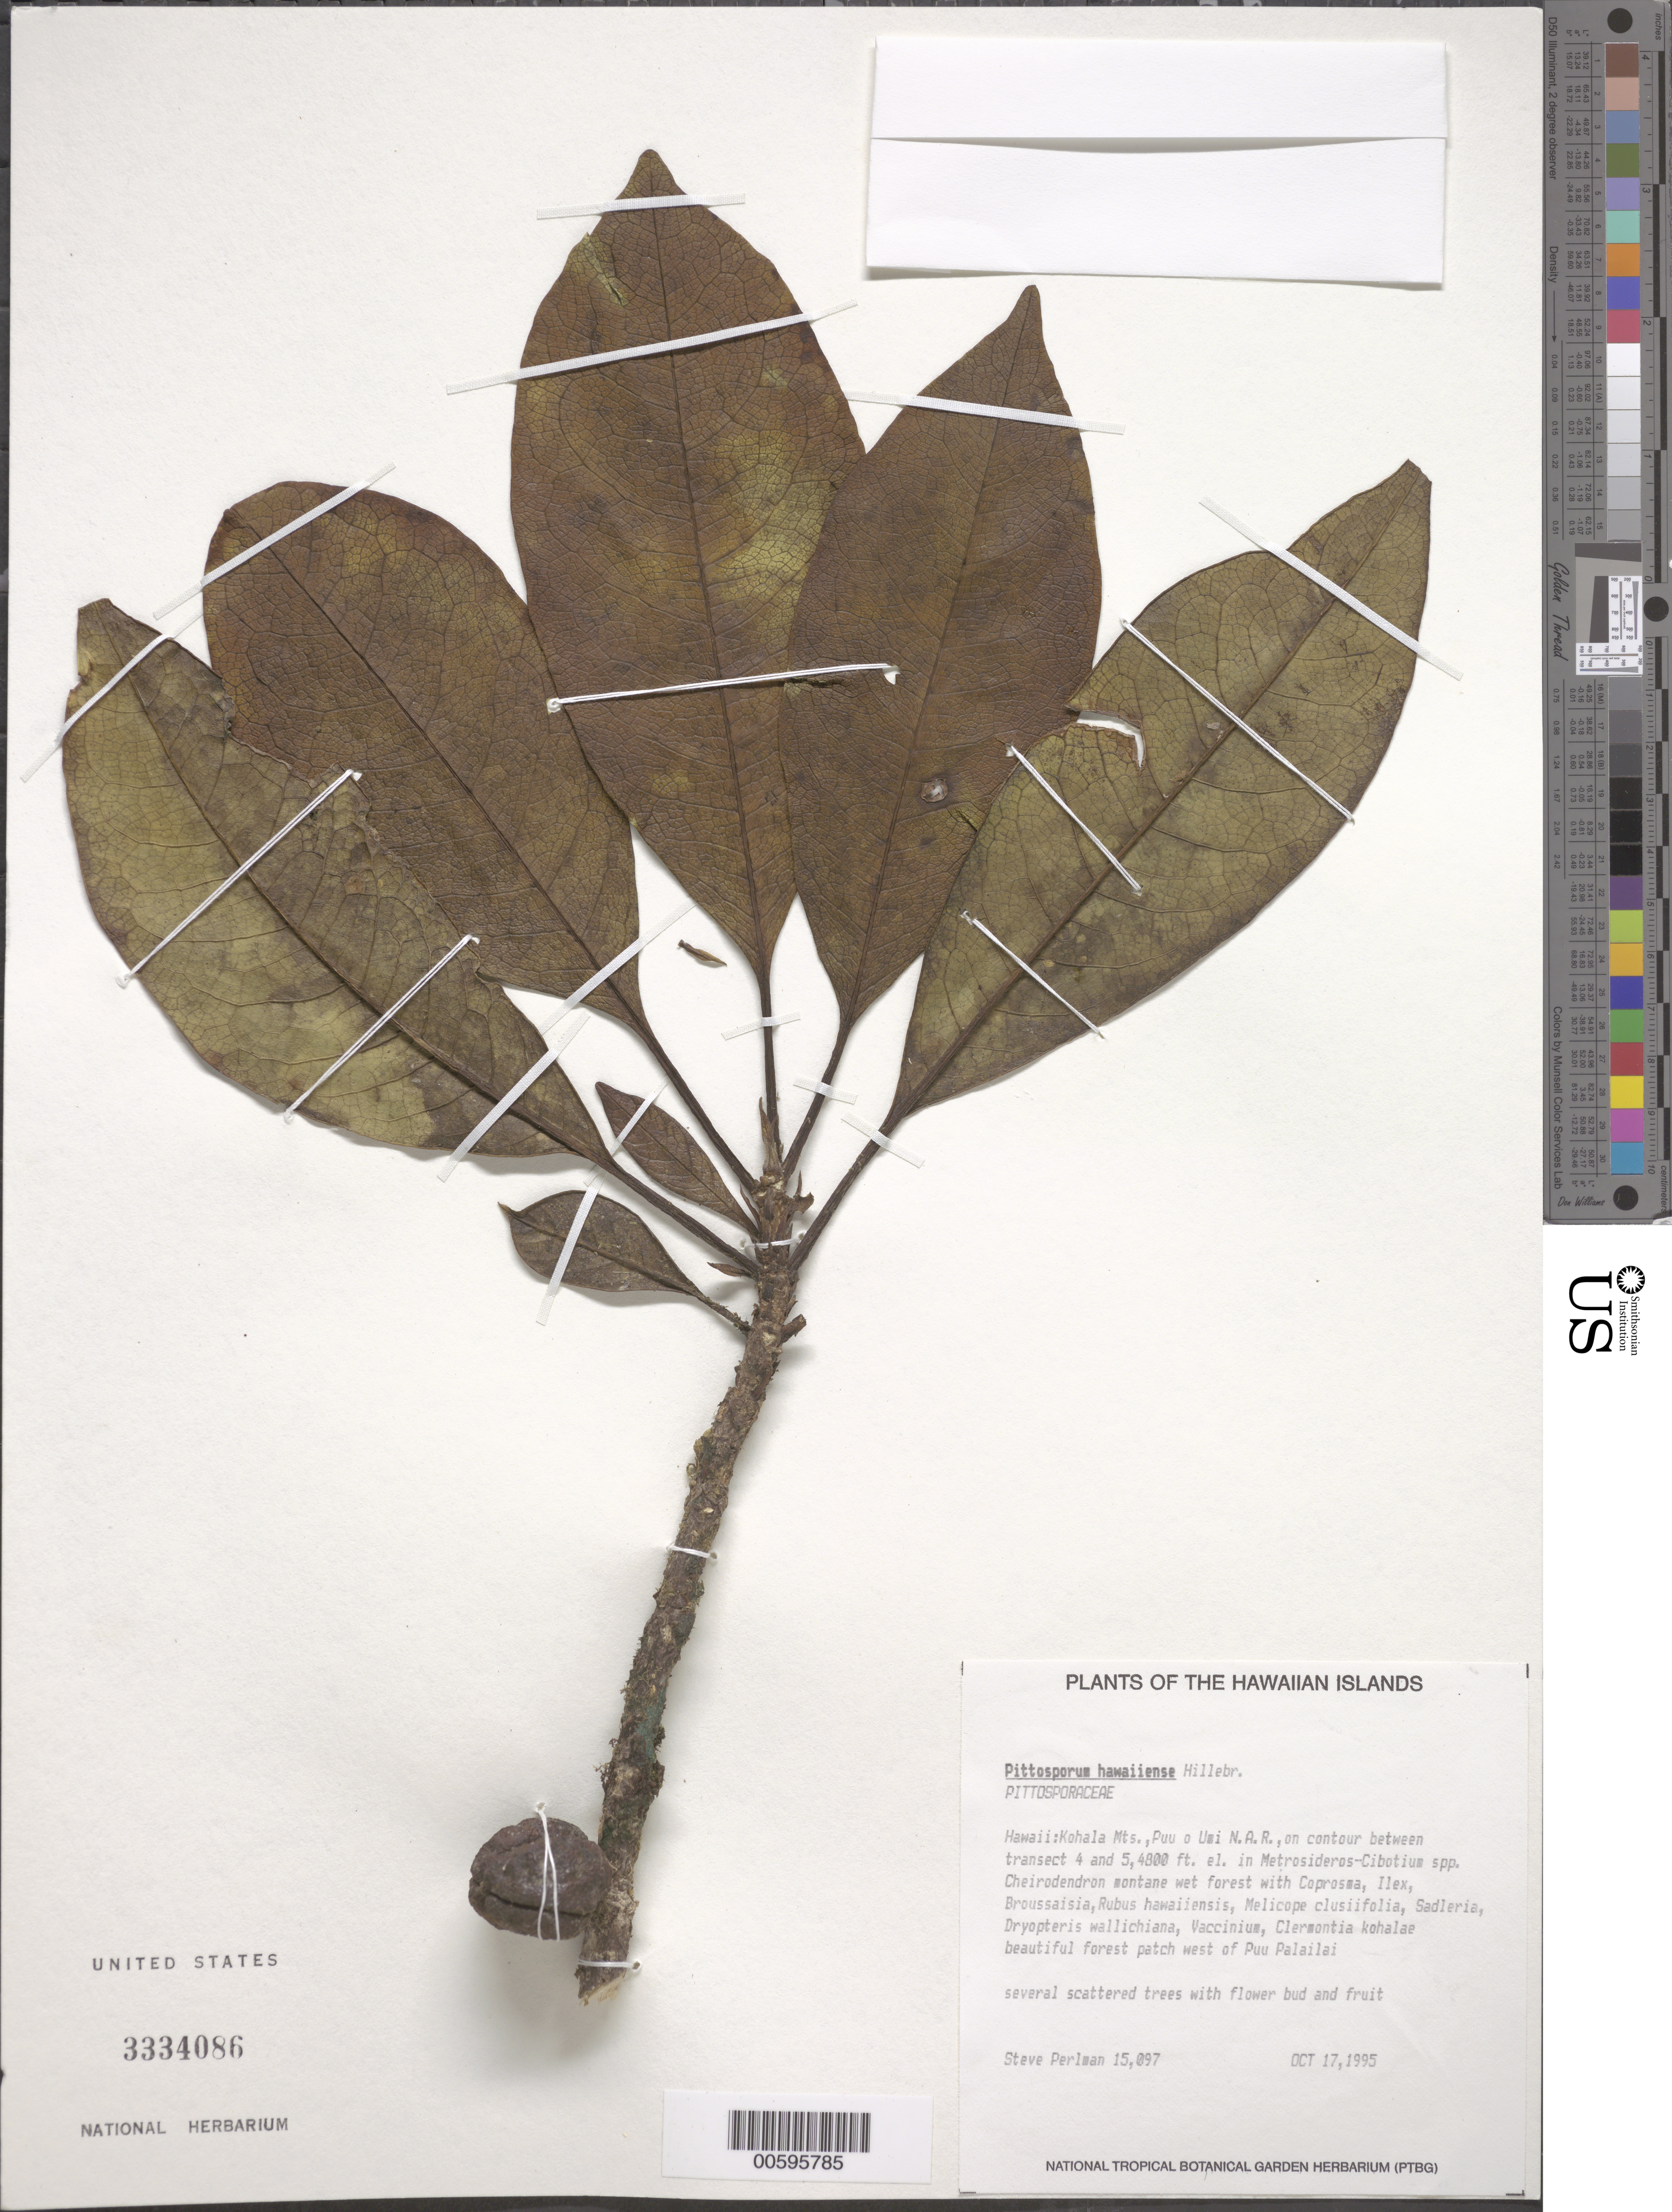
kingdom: Plantae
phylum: Tracheophyta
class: Magnoliopsida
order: Apiales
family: Pittosporaceae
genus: Pittosporum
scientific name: Pittosporum hawaiiense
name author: Hillebr.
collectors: S. P. Perlman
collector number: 15097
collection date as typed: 17 Oct 1995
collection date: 1995-10-17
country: United States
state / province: Hawaii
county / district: Hawaii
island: Hawaii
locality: Kohala Mts, Puu o Umi N.A.R., on contour between transect 4 & 5.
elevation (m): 1463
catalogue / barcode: US 3334086